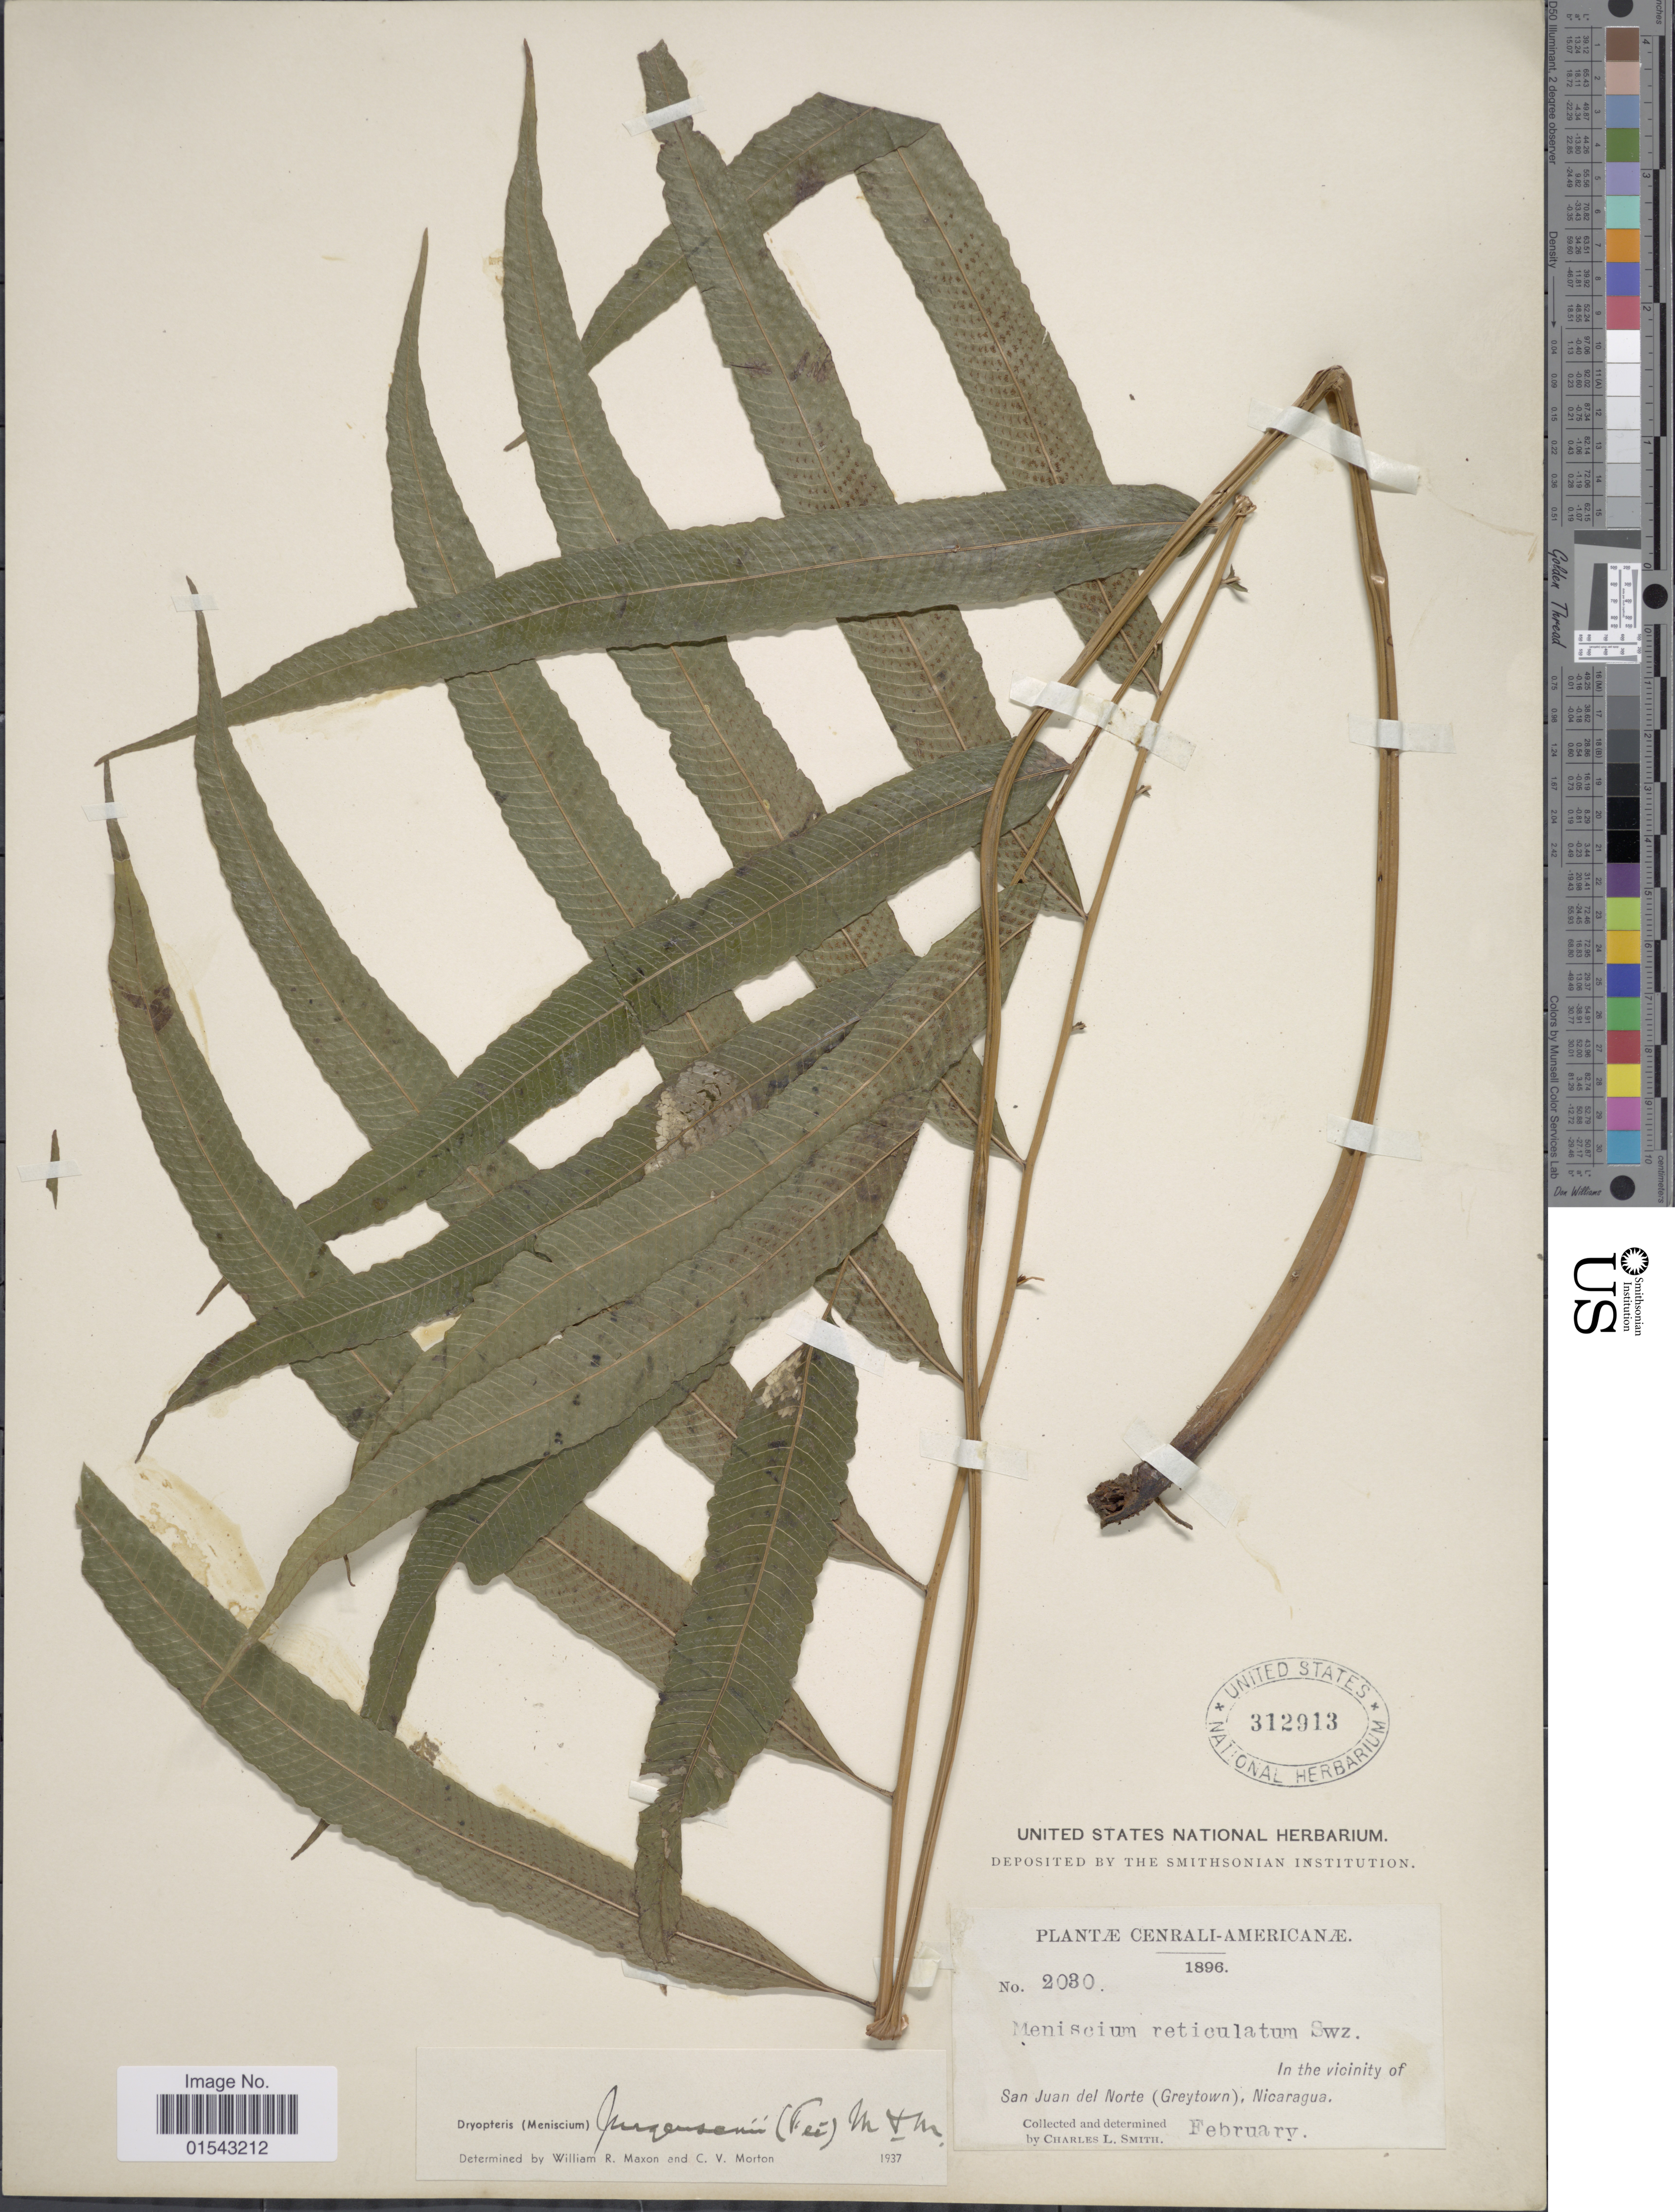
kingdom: Plantae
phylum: Tracheophyta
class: Polypodiopsida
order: Polypodiales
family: Thelypteridaceae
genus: Meniscium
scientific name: Meniscium falcatum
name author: Liebm.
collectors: C. L. Smith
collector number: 2030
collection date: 1896-02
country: Nicaragua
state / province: Rio San Juan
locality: Centrali-Americanae, San Juan del Norte (Greytown), Nicaragua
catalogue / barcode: US 312913